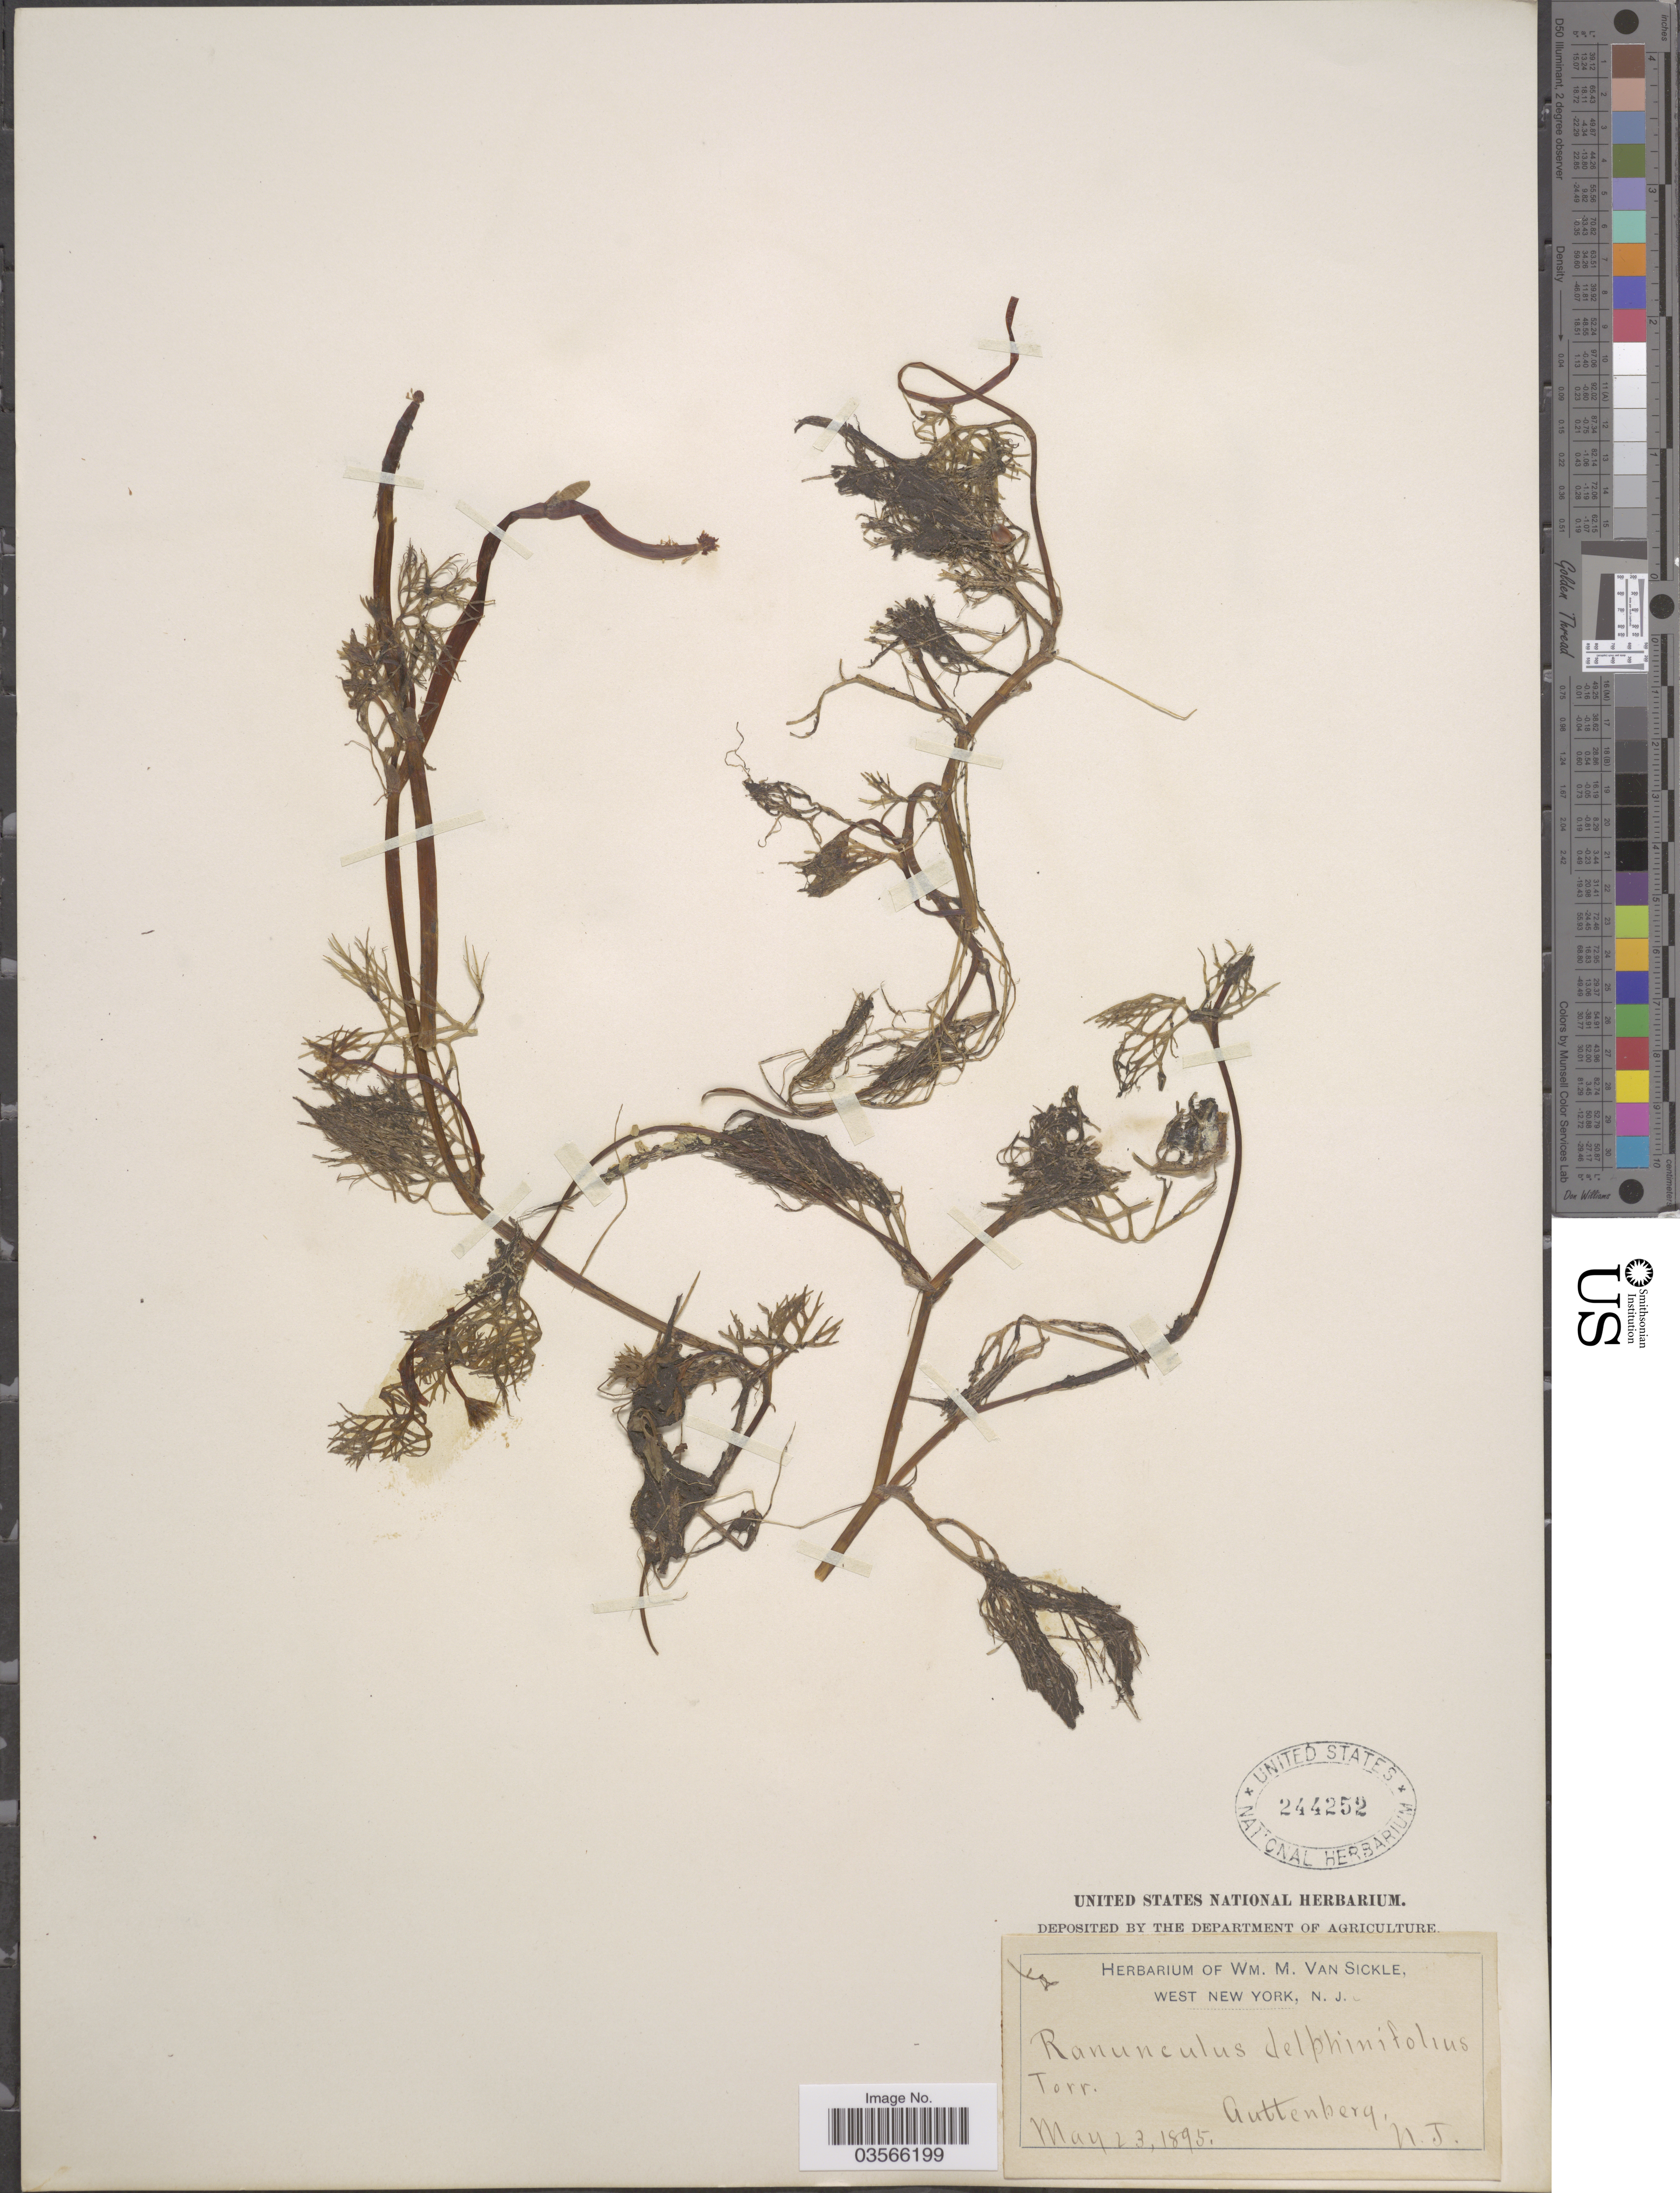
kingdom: Plantae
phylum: Tracheophyta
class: Magnoliopsida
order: Ranunculales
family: Ranunculaceae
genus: Ranunculus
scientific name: Ranunculus flabellaris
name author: Raf.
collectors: ex herb. Wm. M. Van Sickle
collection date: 1895-05-23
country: United States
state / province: New Jersey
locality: Guttenberg.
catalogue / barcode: US 244252